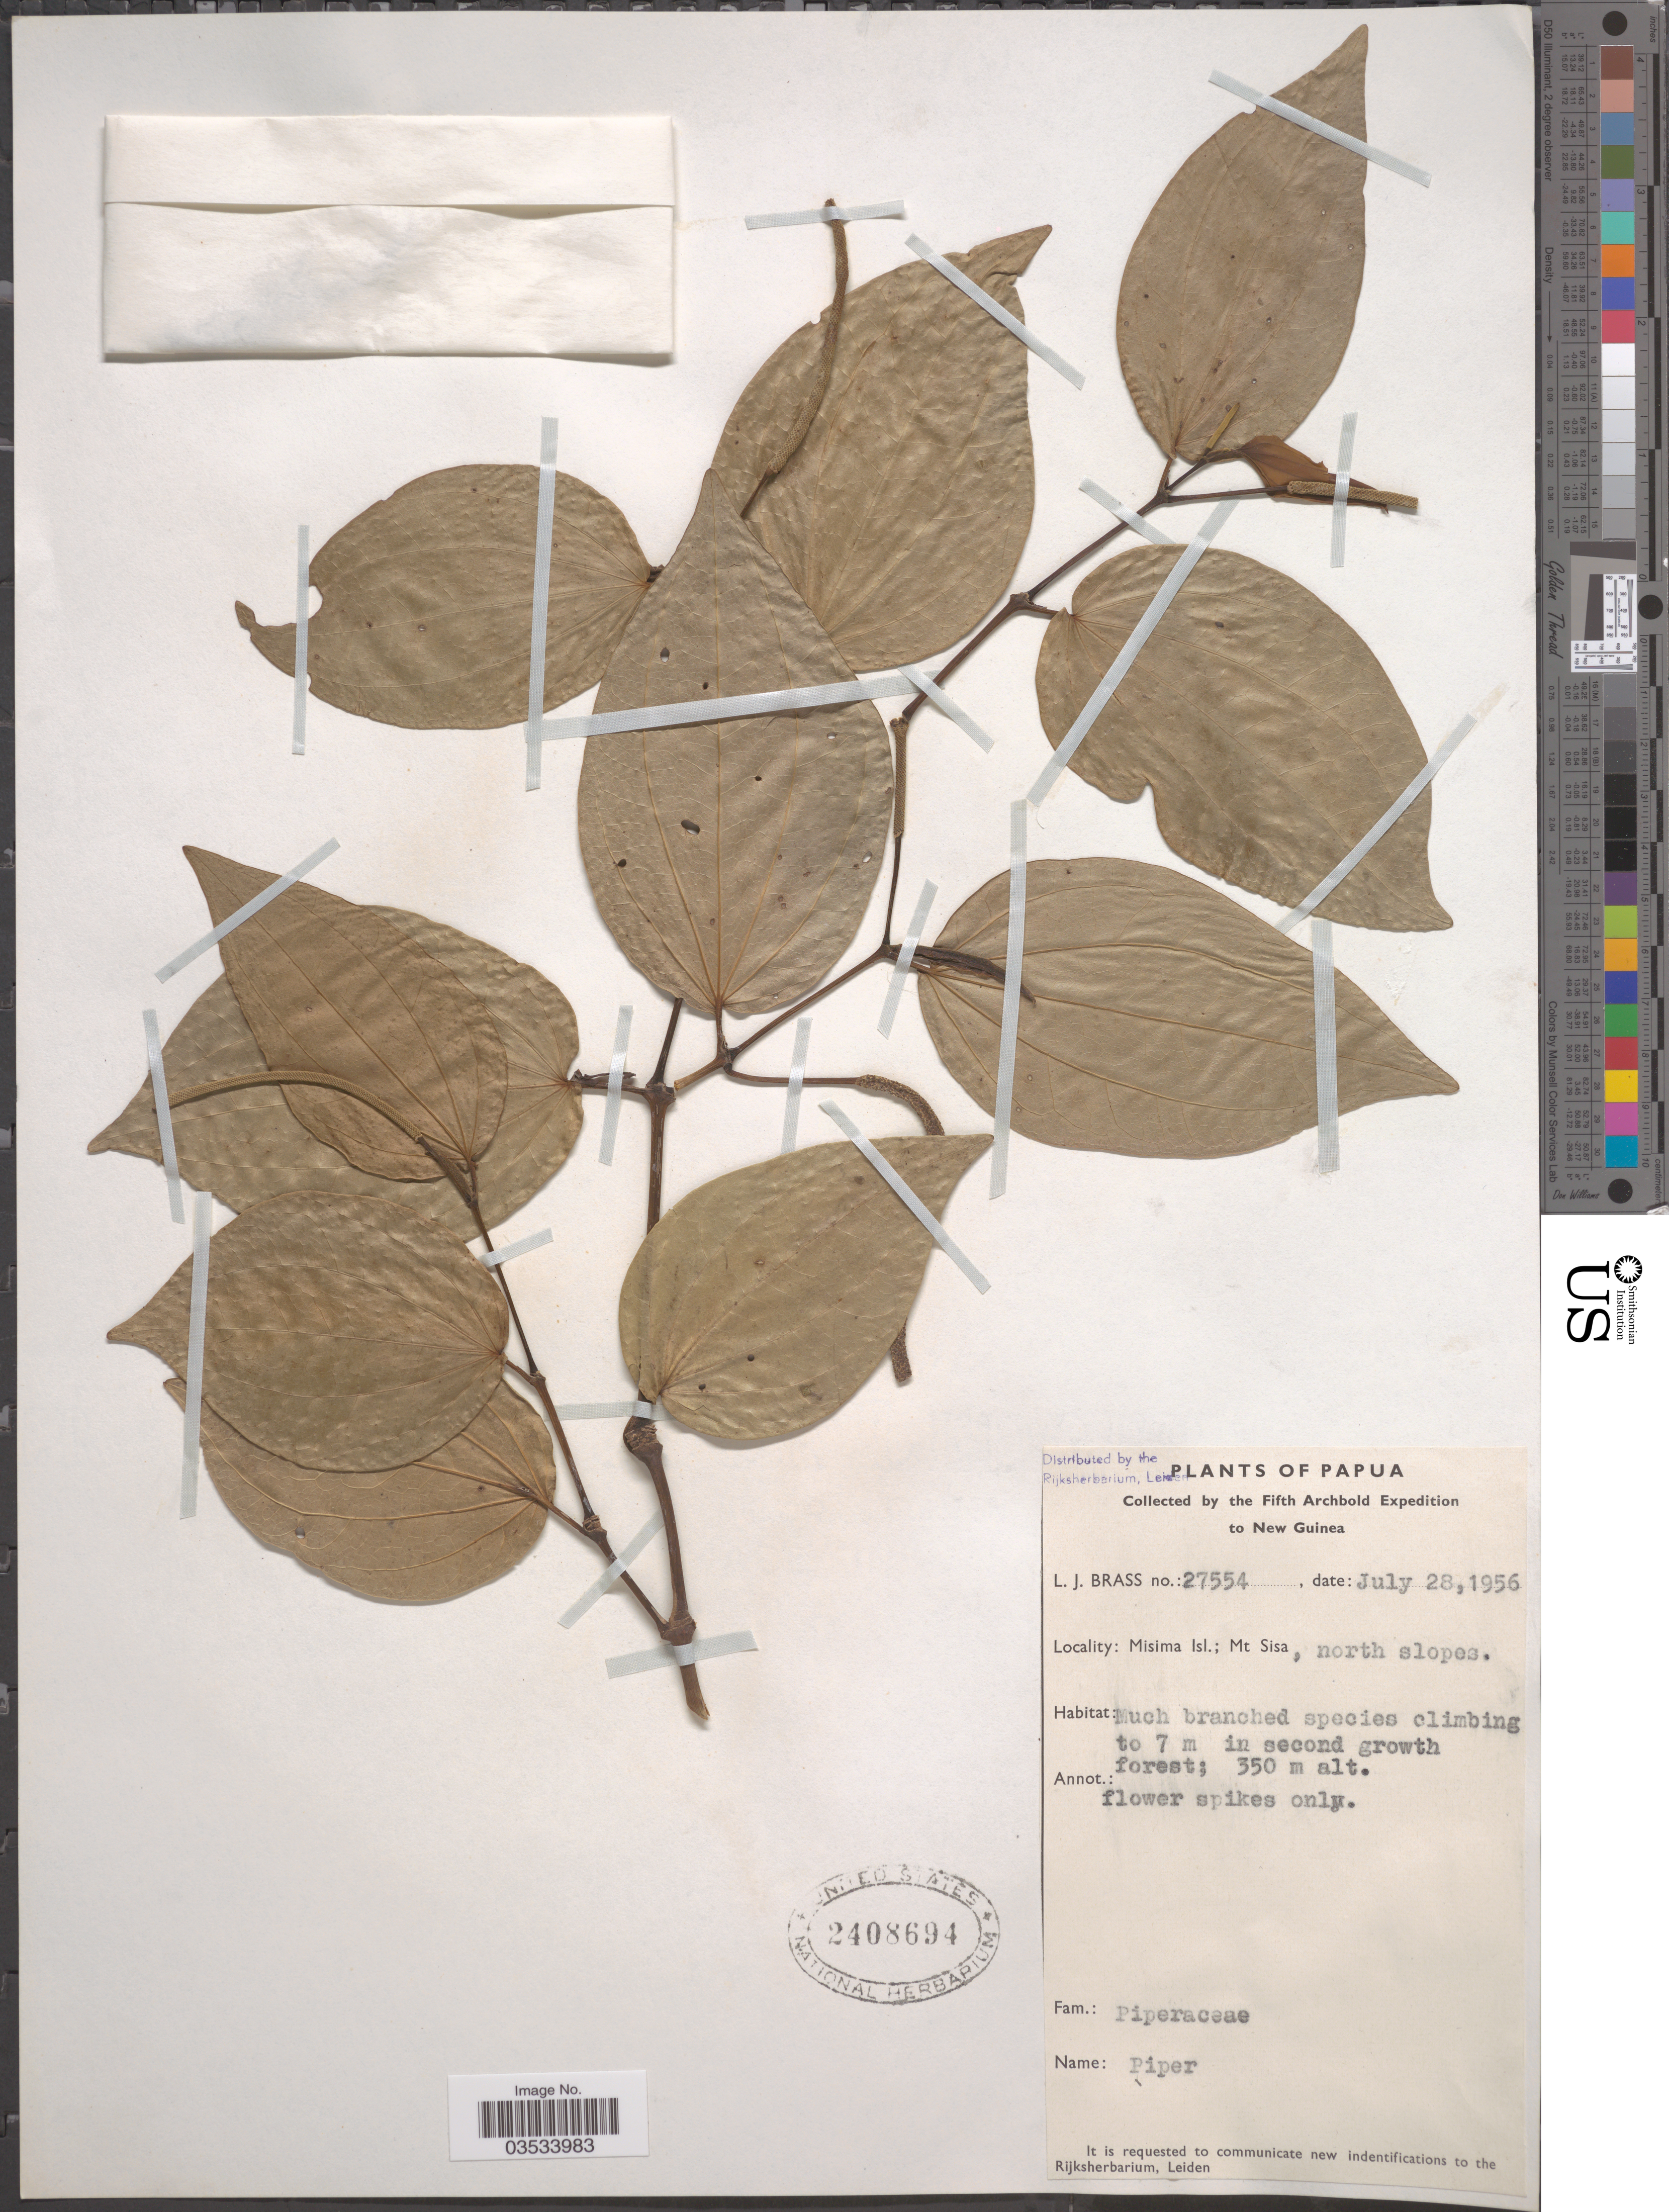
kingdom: Plantae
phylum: Tracheophyta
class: Magnoliopsida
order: Piperales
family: Piperaceae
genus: Piper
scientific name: Piper sp.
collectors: L. J. Brass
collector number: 27554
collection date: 1956-07-28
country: Papua New Guinea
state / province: Milne Bay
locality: Papua. New Guinea. Misima Isl.; Mt Sisa, north slopes.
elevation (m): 350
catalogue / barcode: US 2408694